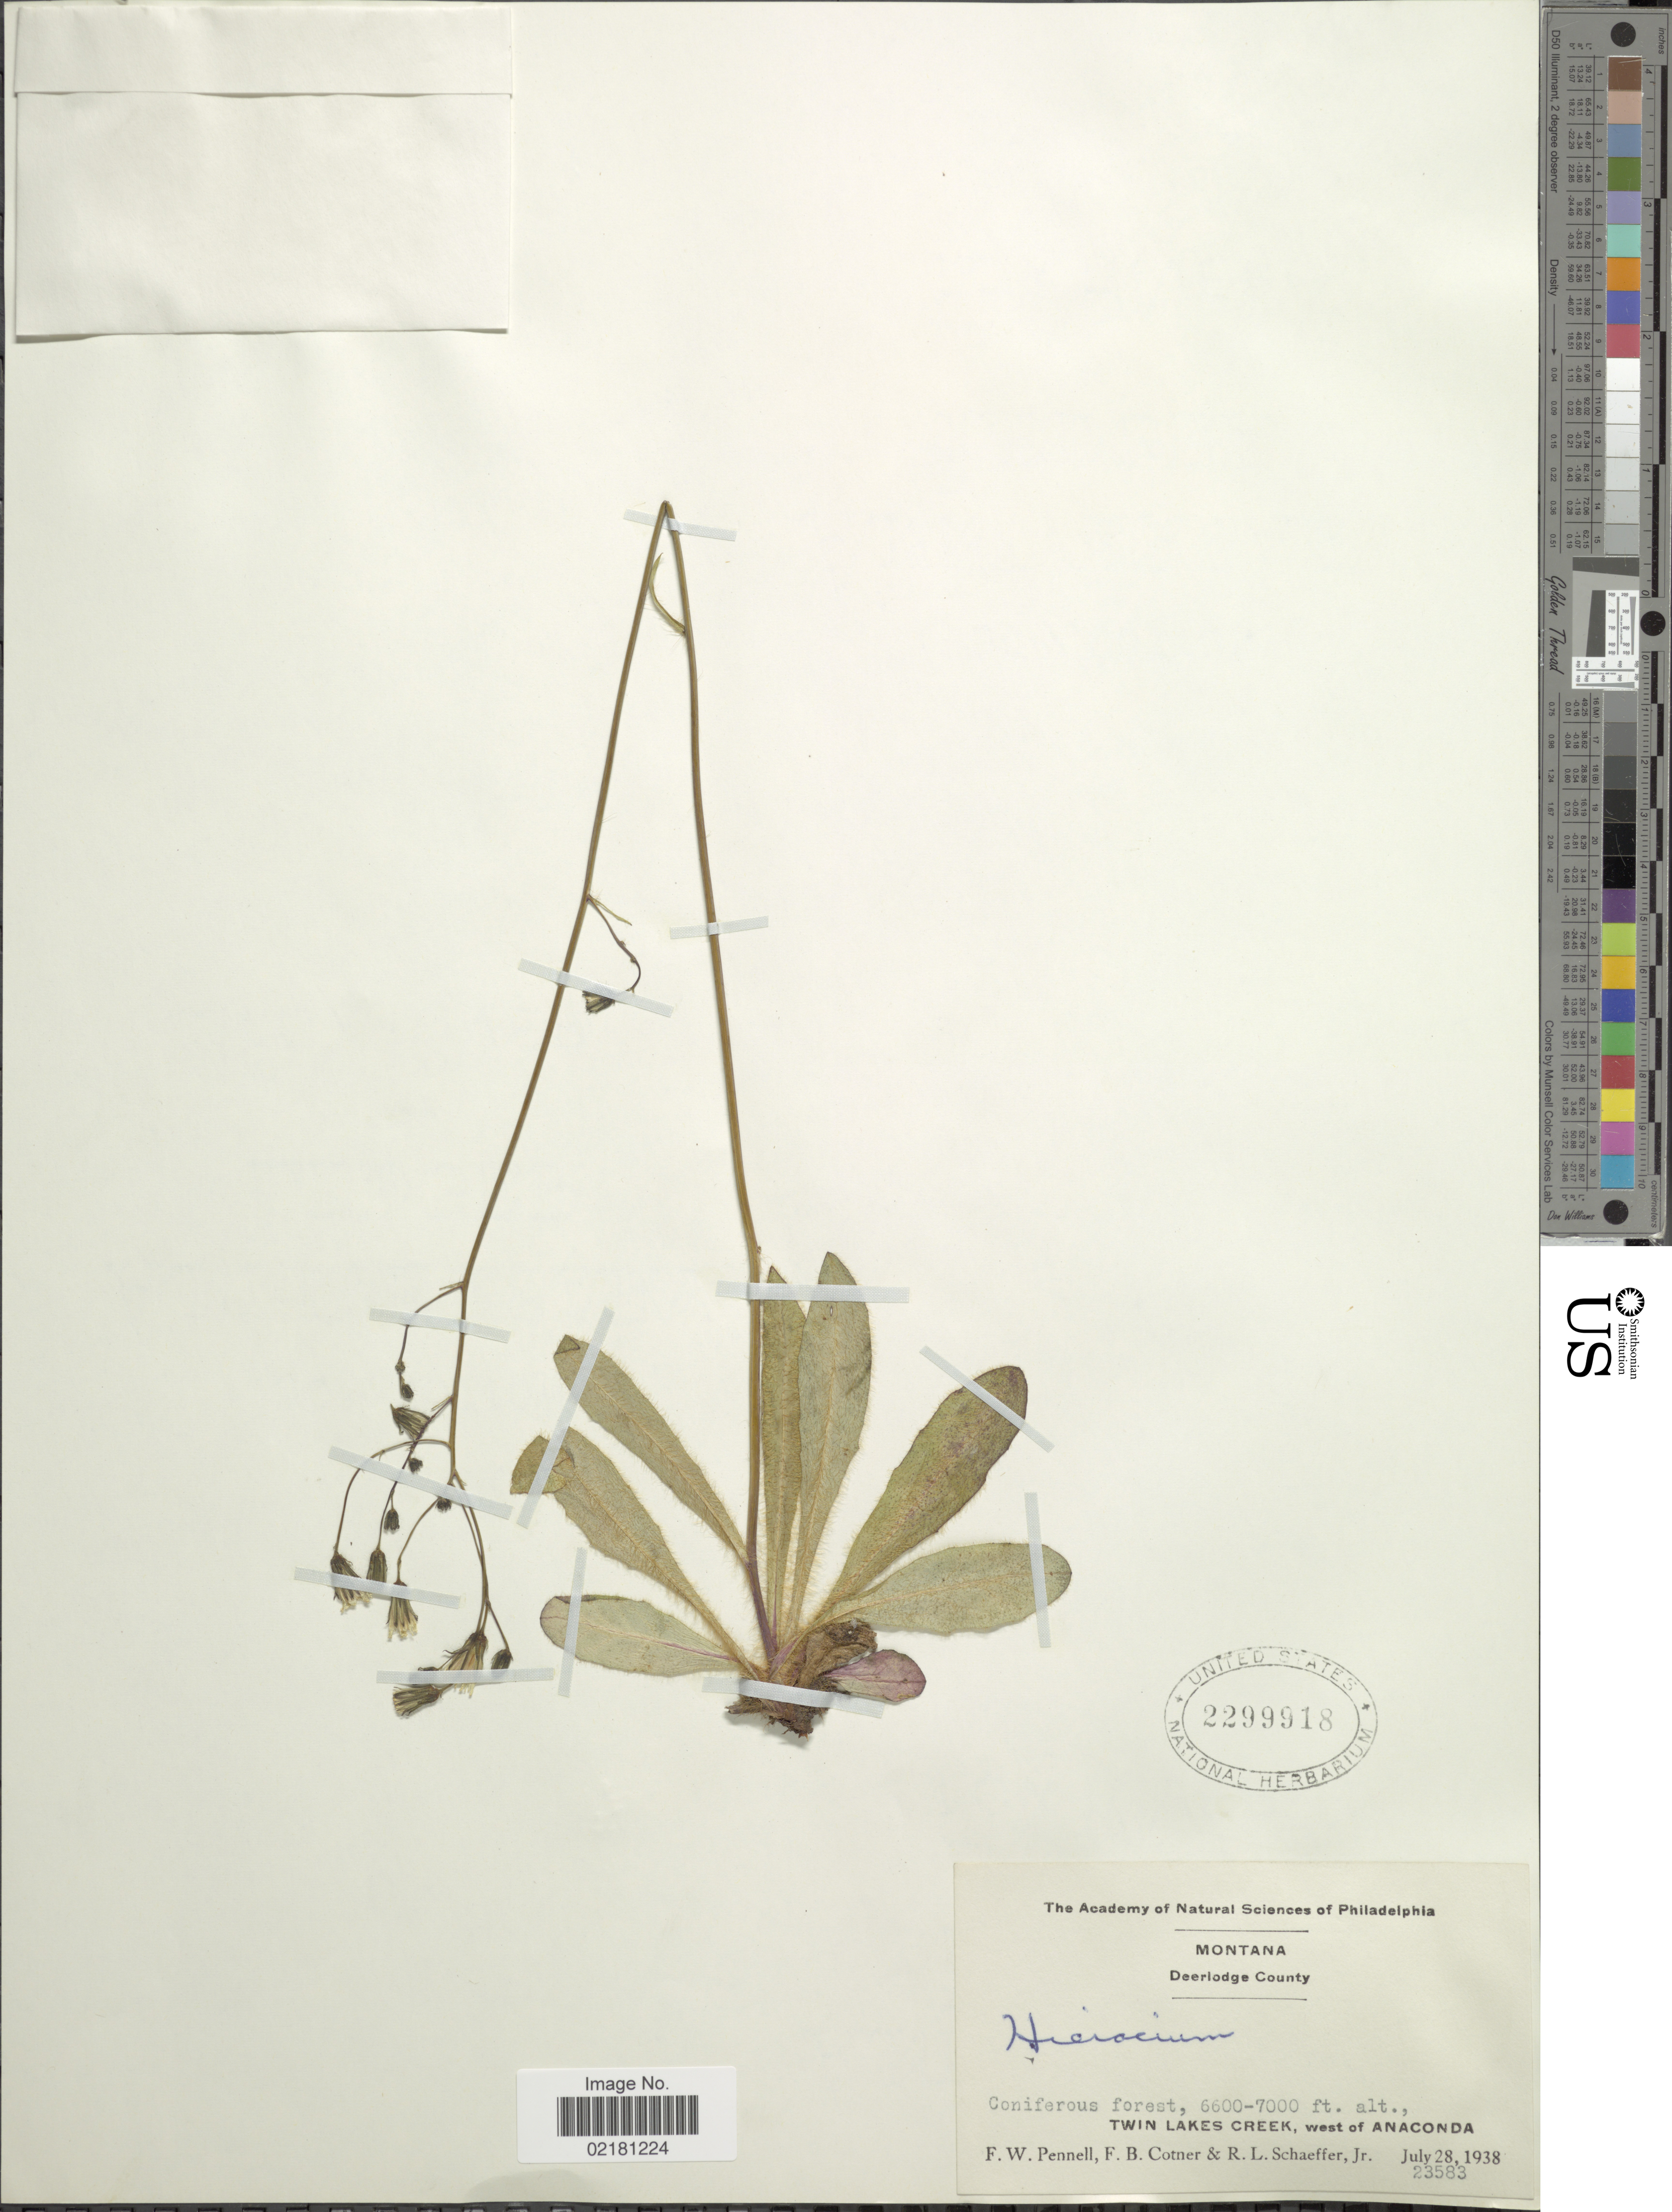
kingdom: Plantae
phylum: Tracheophyta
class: Magnoliopsida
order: Asterales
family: Asteraceae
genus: Hieracium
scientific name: Hieracium repandulare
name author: Druce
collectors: F. W. Pennell, F. Cotner & R. L. Schaeffer Jr.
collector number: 23583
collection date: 1938-07-28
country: United States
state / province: Montana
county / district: Deer Lodge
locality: Twin Lakes Creek, west of Anaconda.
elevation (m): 2012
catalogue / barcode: US 2299918